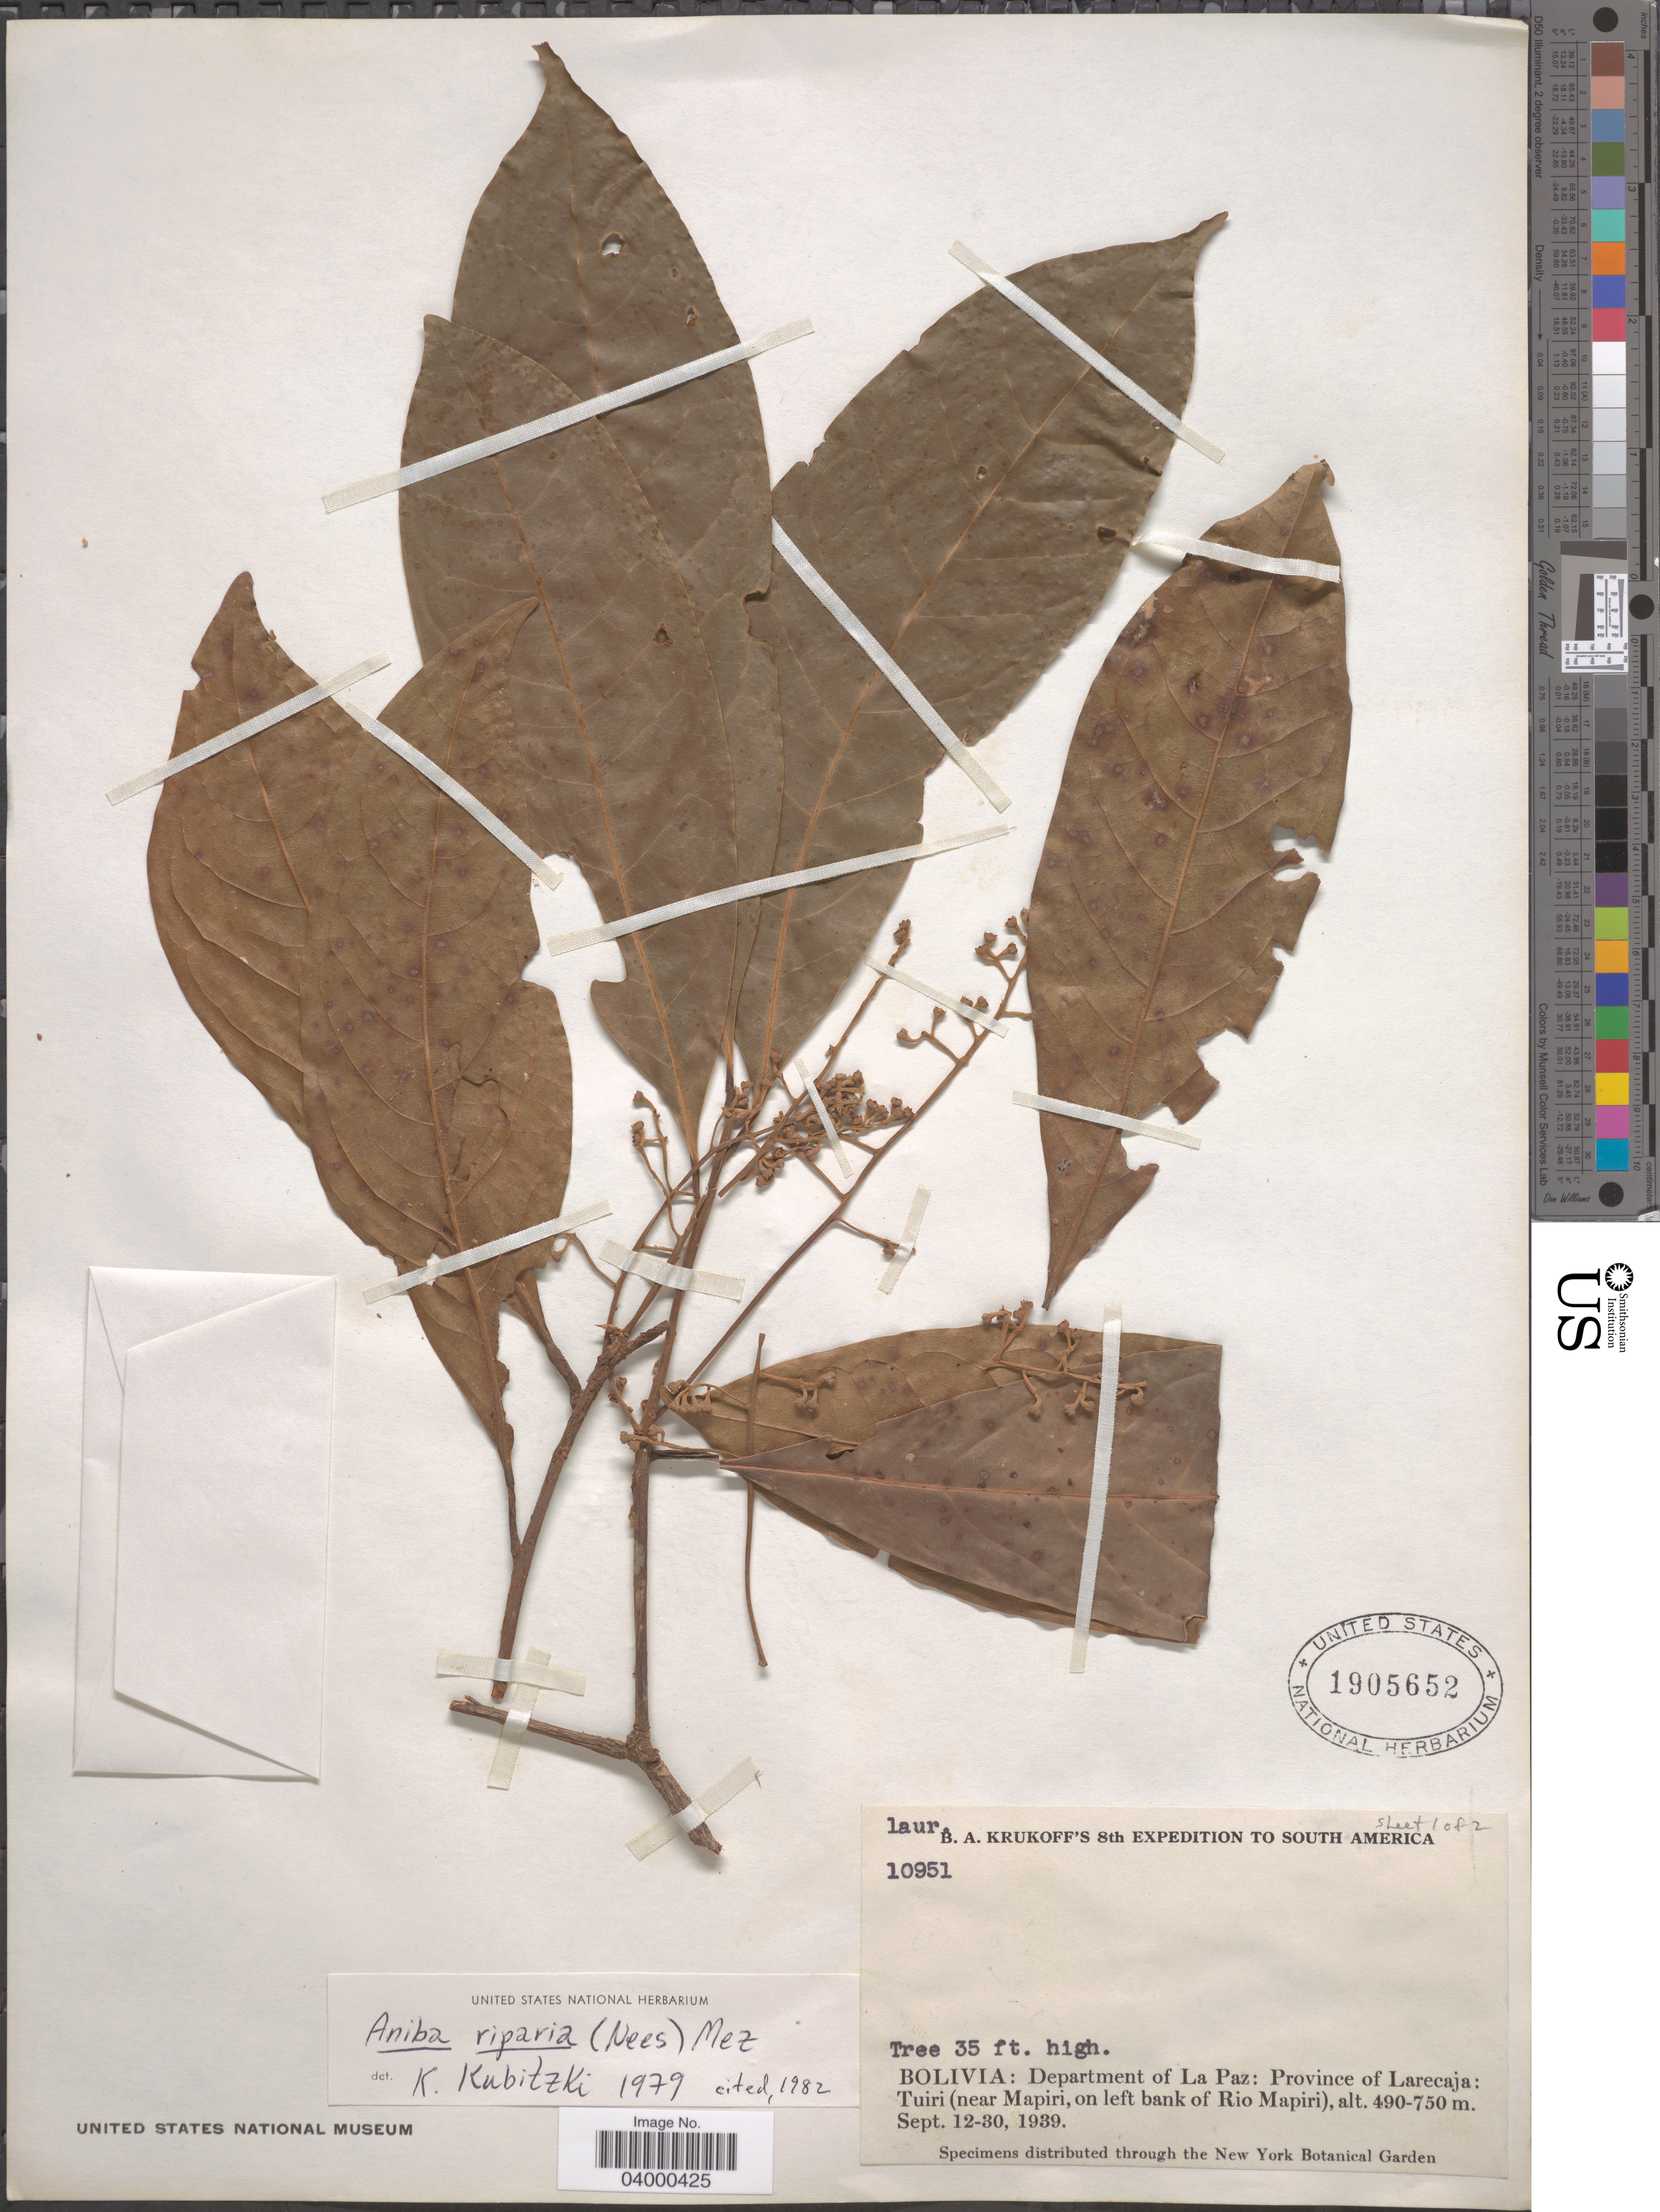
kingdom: Plantae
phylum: Tracheophyta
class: Magnoliopsida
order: Laurales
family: Lauraceae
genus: Aniba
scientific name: Aniba riparia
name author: (Nees) Mez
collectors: B. A. Krukoff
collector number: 10951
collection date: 1939-09-12/1939-09-30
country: Bolivia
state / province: La Paz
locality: Department of La Paz: Province of Larecaja: Tuiri (near Mapiri, on left bank of Rio Mapiri).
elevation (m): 490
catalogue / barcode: US 1905652